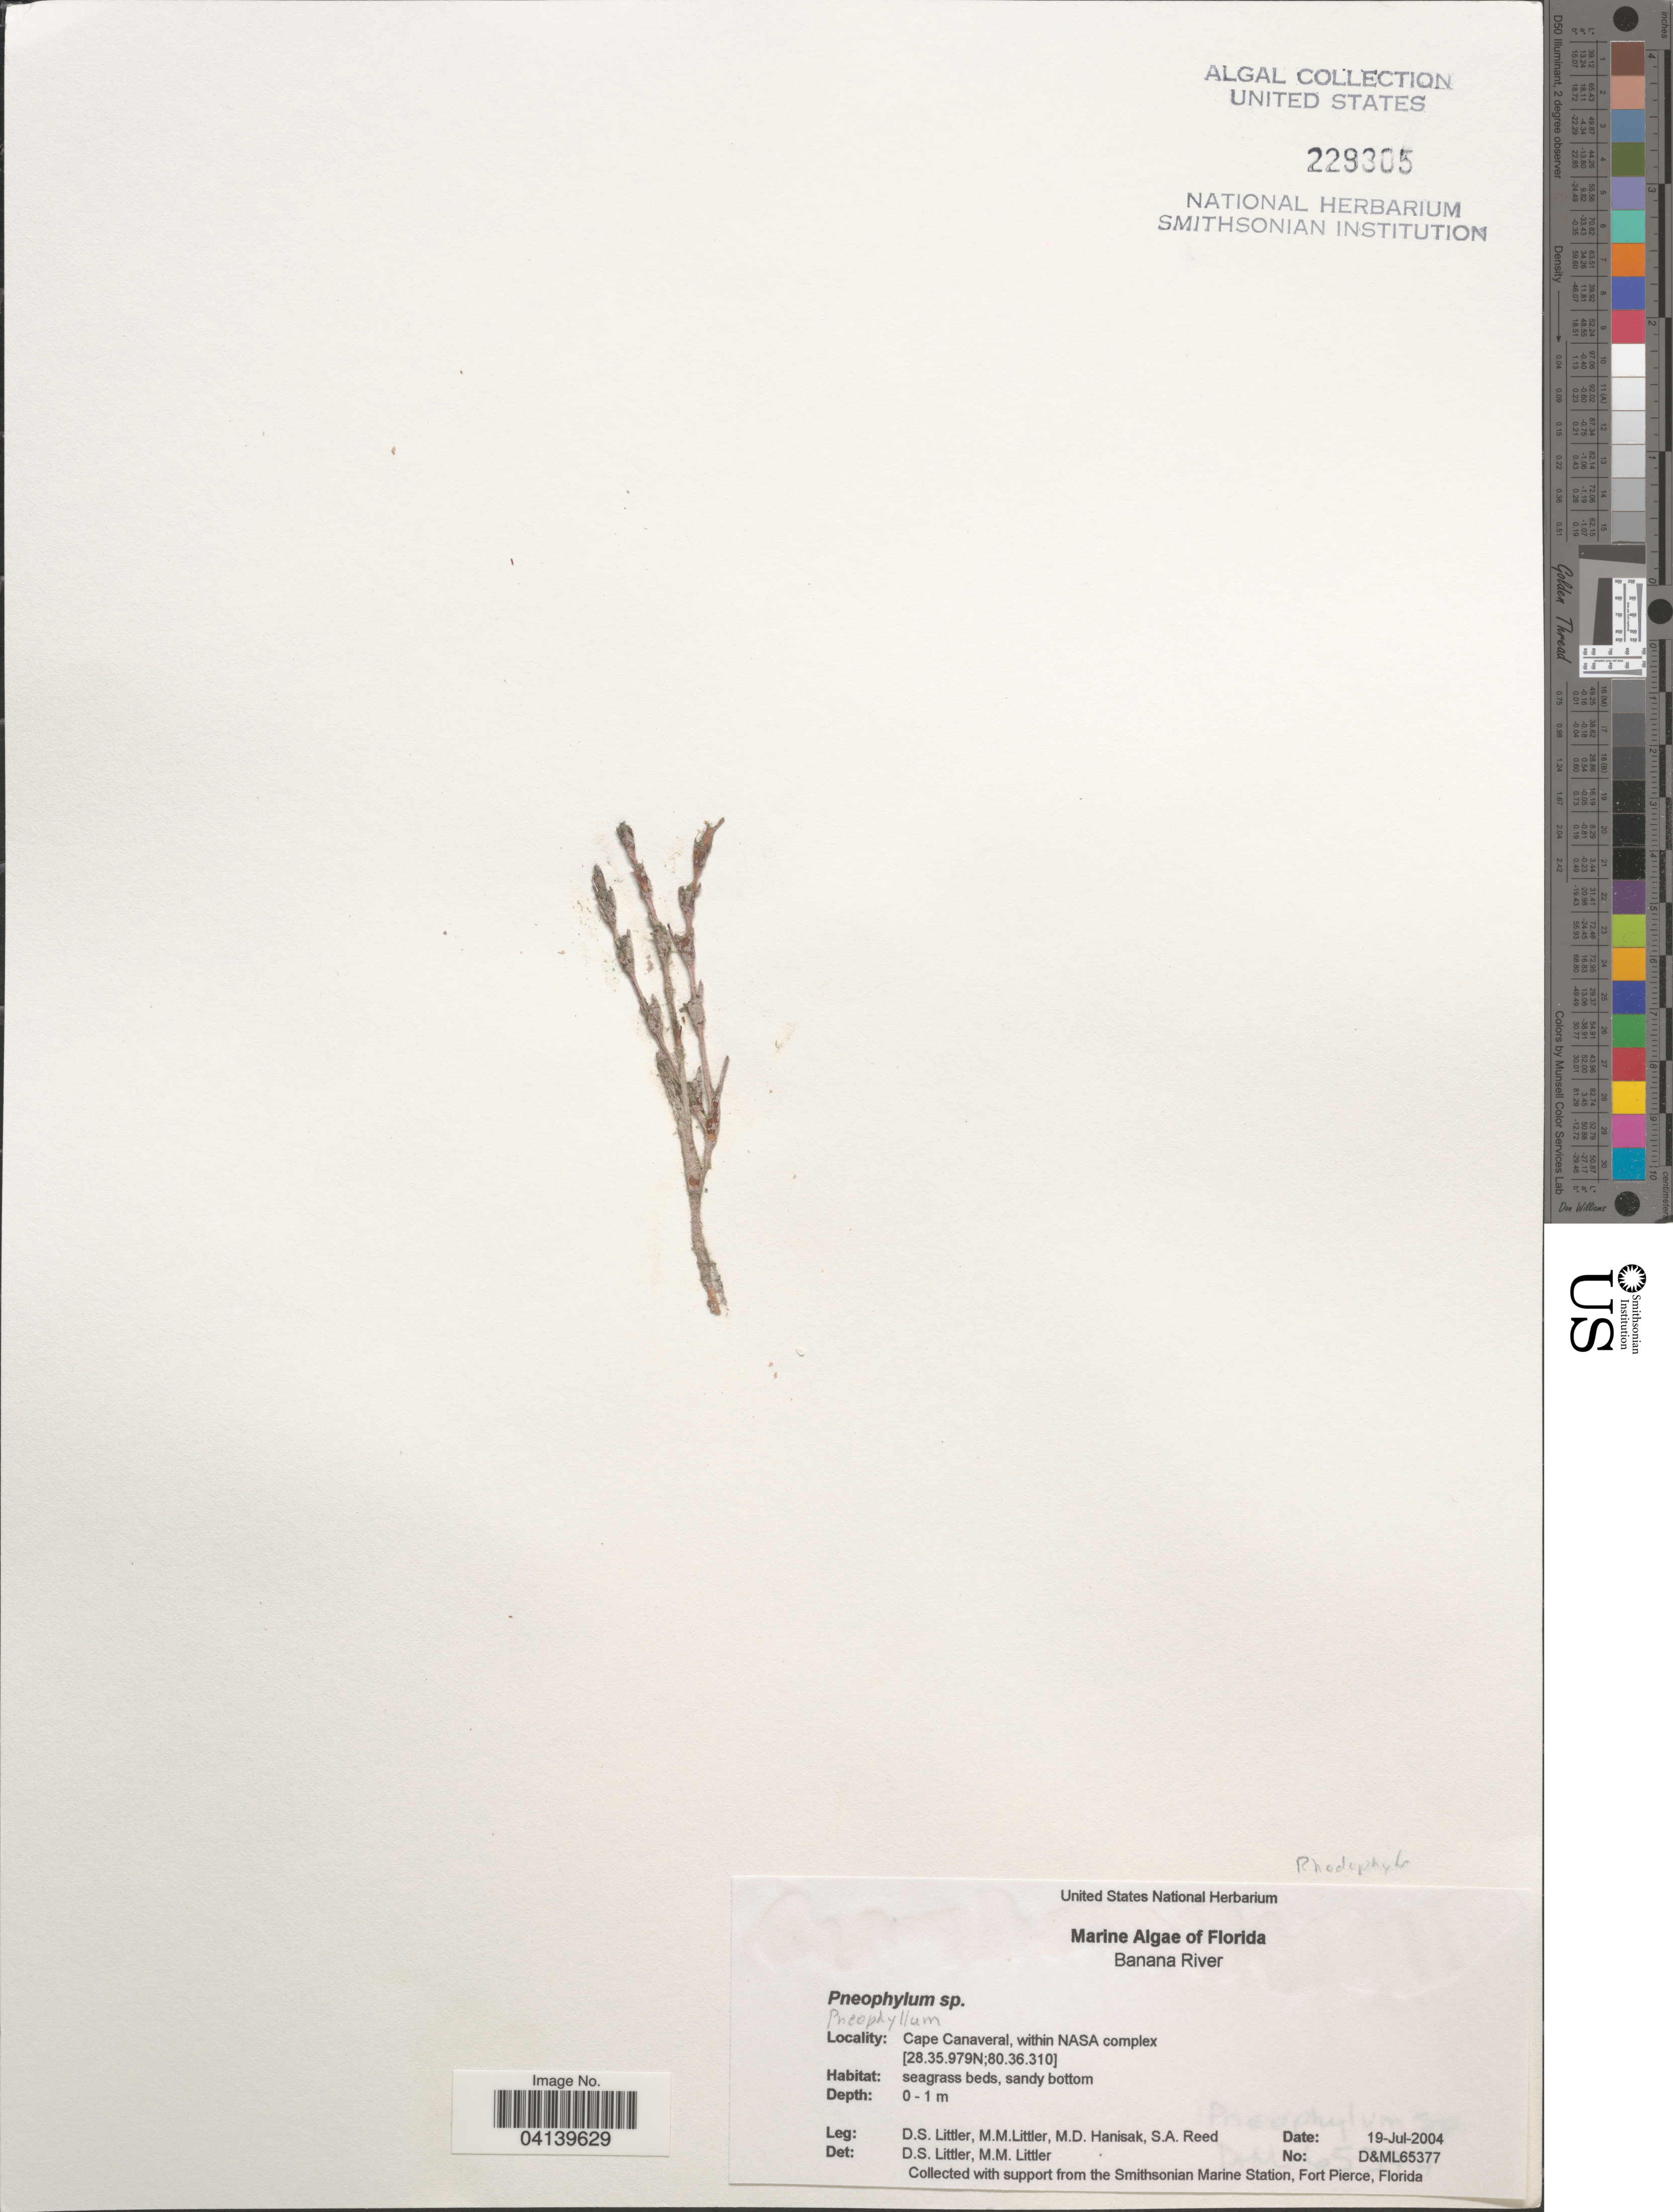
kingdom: Plantae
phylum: Rhodophyta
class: Florideophyceae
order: Corallinales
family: Corallinaceae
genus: Pneophyllum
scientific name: Pneophyllum sp.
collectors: D. S. Littler, M. Hanisak & S. Reed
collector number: D&ML65377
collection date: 2004-07-19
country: United States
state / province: Florida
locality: Banana River. Cape Canaveral, within NASA complex.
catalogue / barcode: US 229305